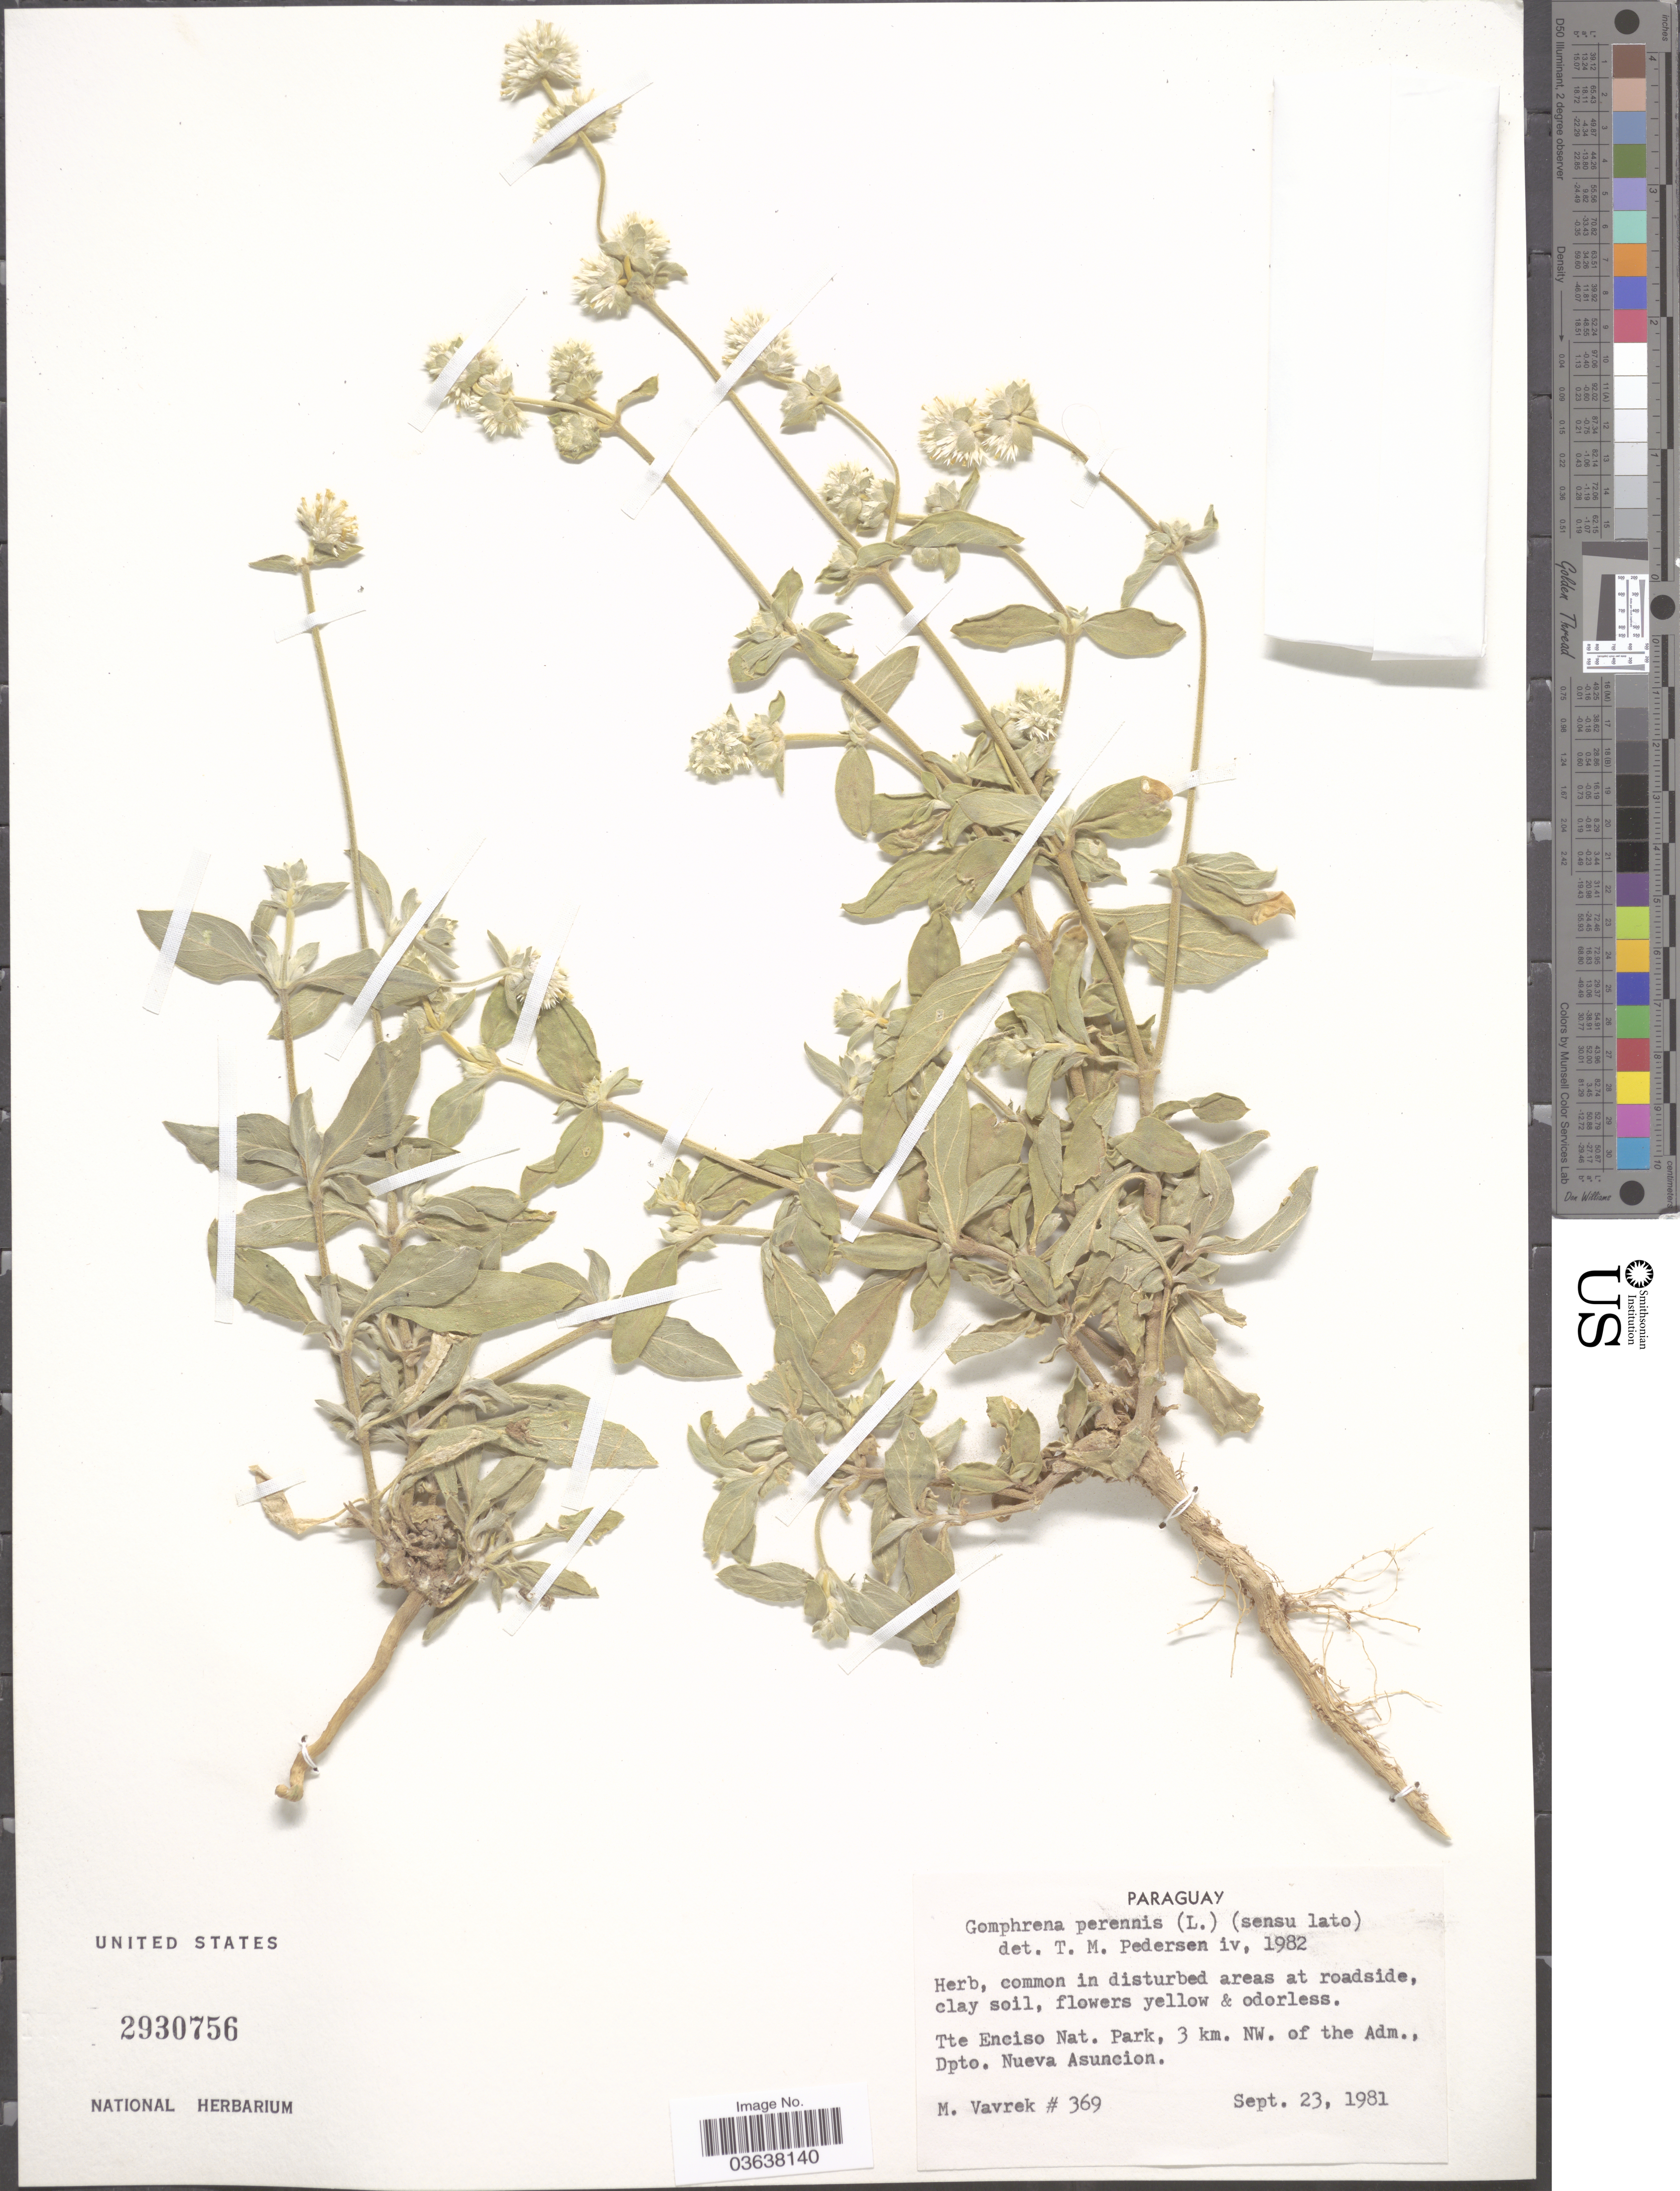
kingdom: Plantae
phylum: Tracheophyta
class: Magnoliopsida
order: Caryophyllales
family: Amaranthaceae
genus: Gomphrena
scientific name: Gomphrena perennis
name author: L.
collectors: M. Vavrek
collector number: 369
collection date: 1981-09-23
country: Paraguay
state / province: Asuncion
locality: Tte Enciso Nat. Park, 3 km. NW. of the Adm., Dpto. Nueva Asuncion.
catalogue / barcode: US 2930756